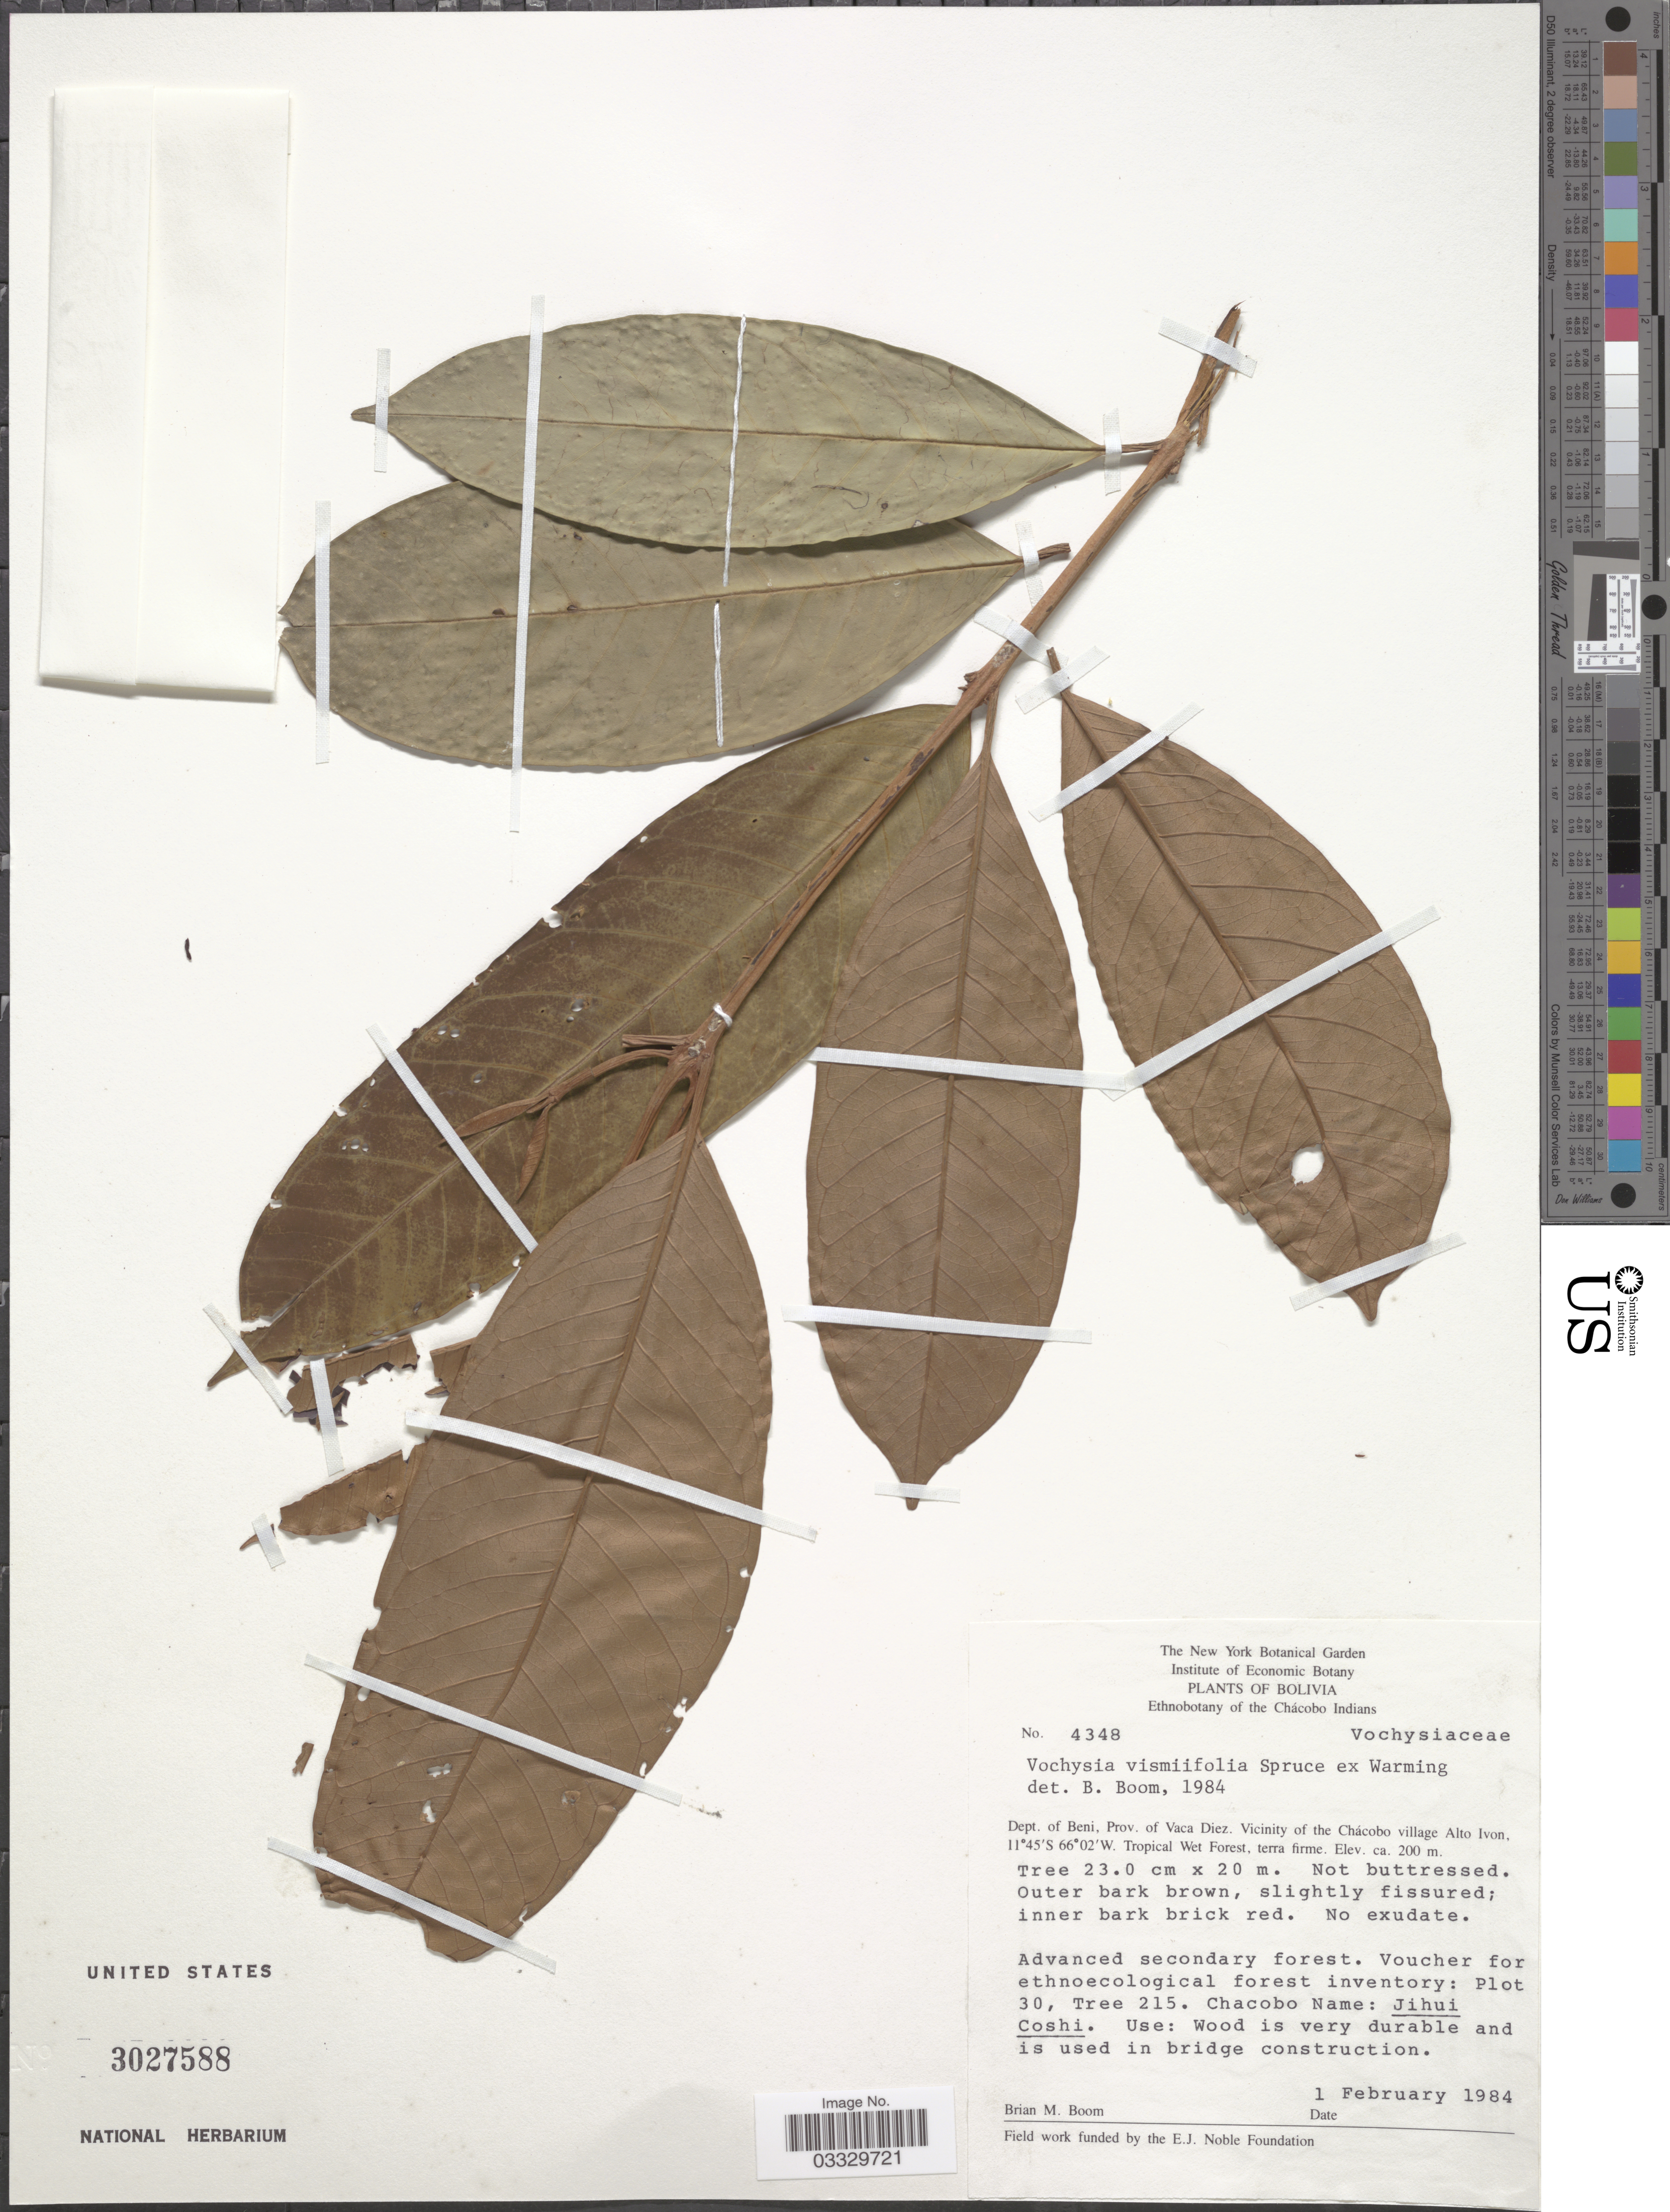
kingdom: Plantae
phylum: Tracheophyta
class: Magnoliopsida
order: Myrtales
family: Vochysiaceae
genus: Vochysia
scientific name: Vochysia vismiifolia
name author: Spruce ex Warm.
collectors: B. M. Boom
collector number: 4348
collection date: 1984-02-01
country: Bolivia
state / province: Beni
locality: Dept. of Beni, Prov. of Vaca Diez. Vicinity of the Chácobo village Alto Ivon.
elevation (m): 200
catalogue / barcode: US 3027588